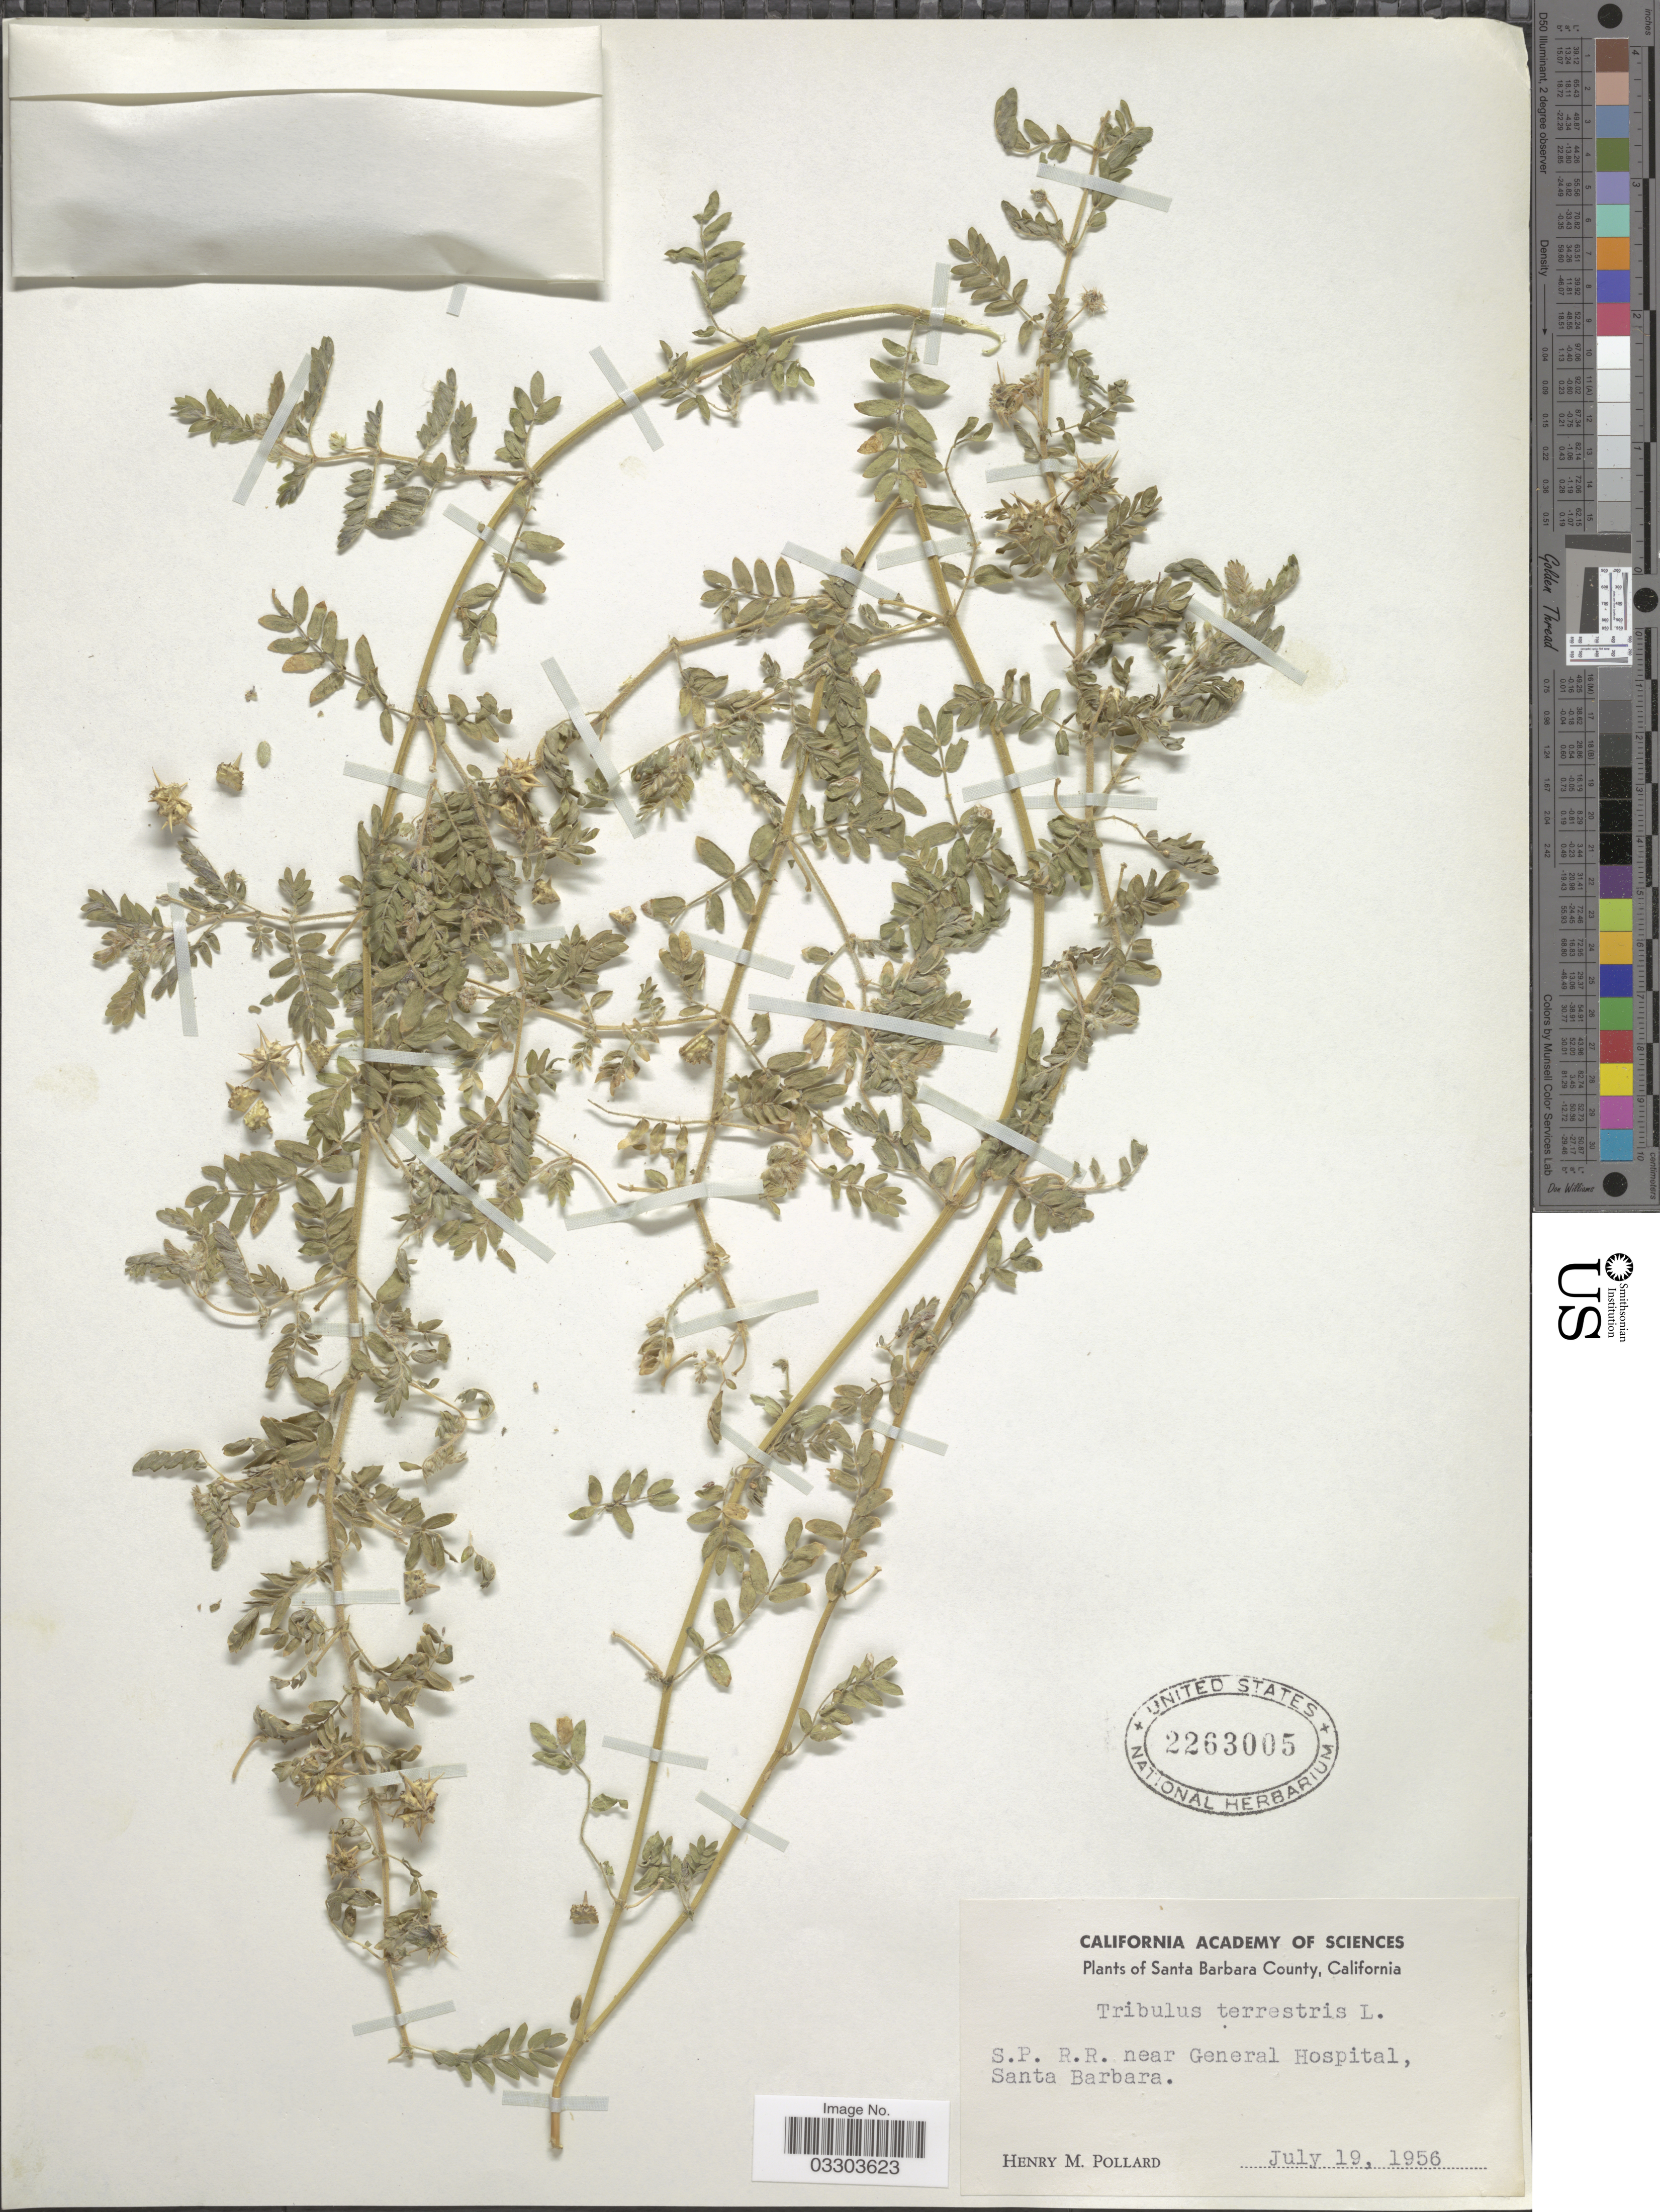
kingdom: Plantae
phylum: Tracheophyta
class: Magnoliopsida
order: Zygophyllales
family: Zygophyllaceae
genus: Tribulus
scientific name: Tribulus terrestris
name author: L.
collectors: H. M. Pollard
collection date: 1956-07-19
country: United States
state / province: California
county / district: Santa Barbara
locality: Santa Barbara County. S. P. R. R. near General Hospital, Santa Barbara.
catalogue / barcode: US 2263005